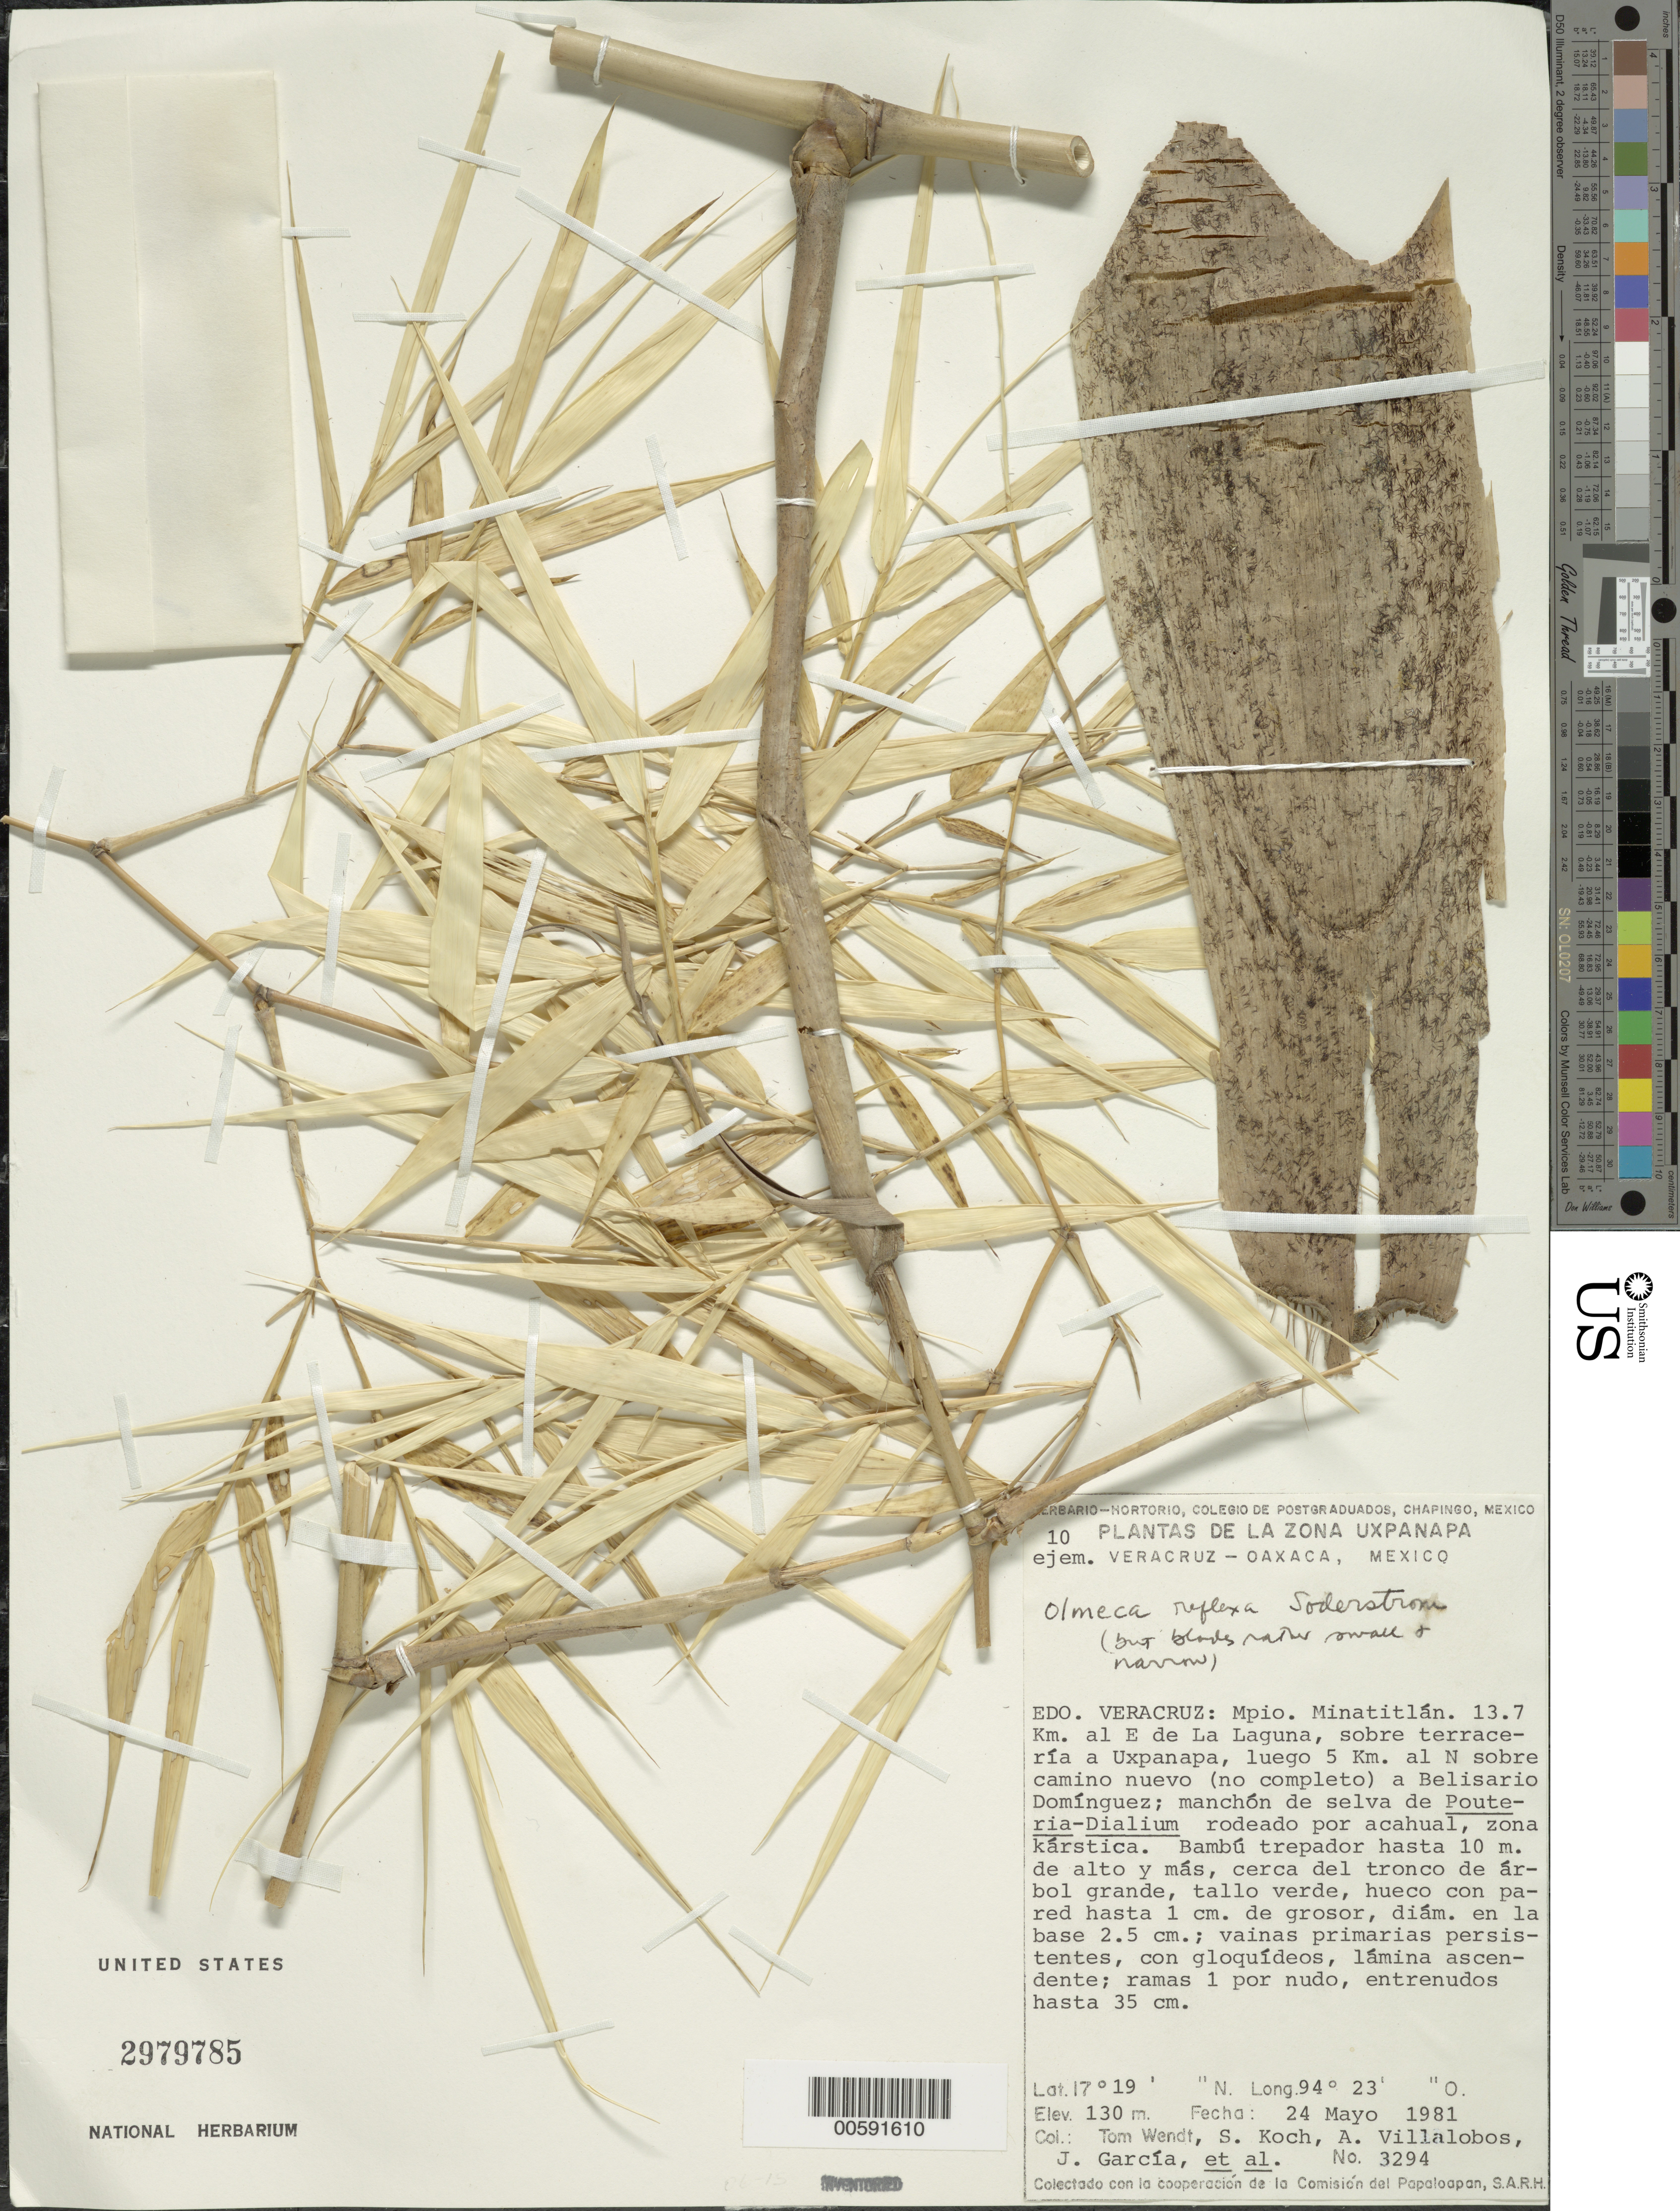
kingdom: Plantae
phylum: Tracheophyta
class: Liliopsida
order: Poales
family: Poaceae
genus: Olmeca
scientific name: Olmeca reflexa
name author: Soderstr.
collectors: T. L. Wendt, S. D. Koch, A. Villalobos & J. Garcia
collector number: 3294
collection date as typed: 24 May 1981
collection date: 1981-05-24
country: Mexico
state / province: Veracruz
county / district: Minatitlán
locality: Uxpanapa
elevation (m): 130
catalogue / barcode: US 2979785